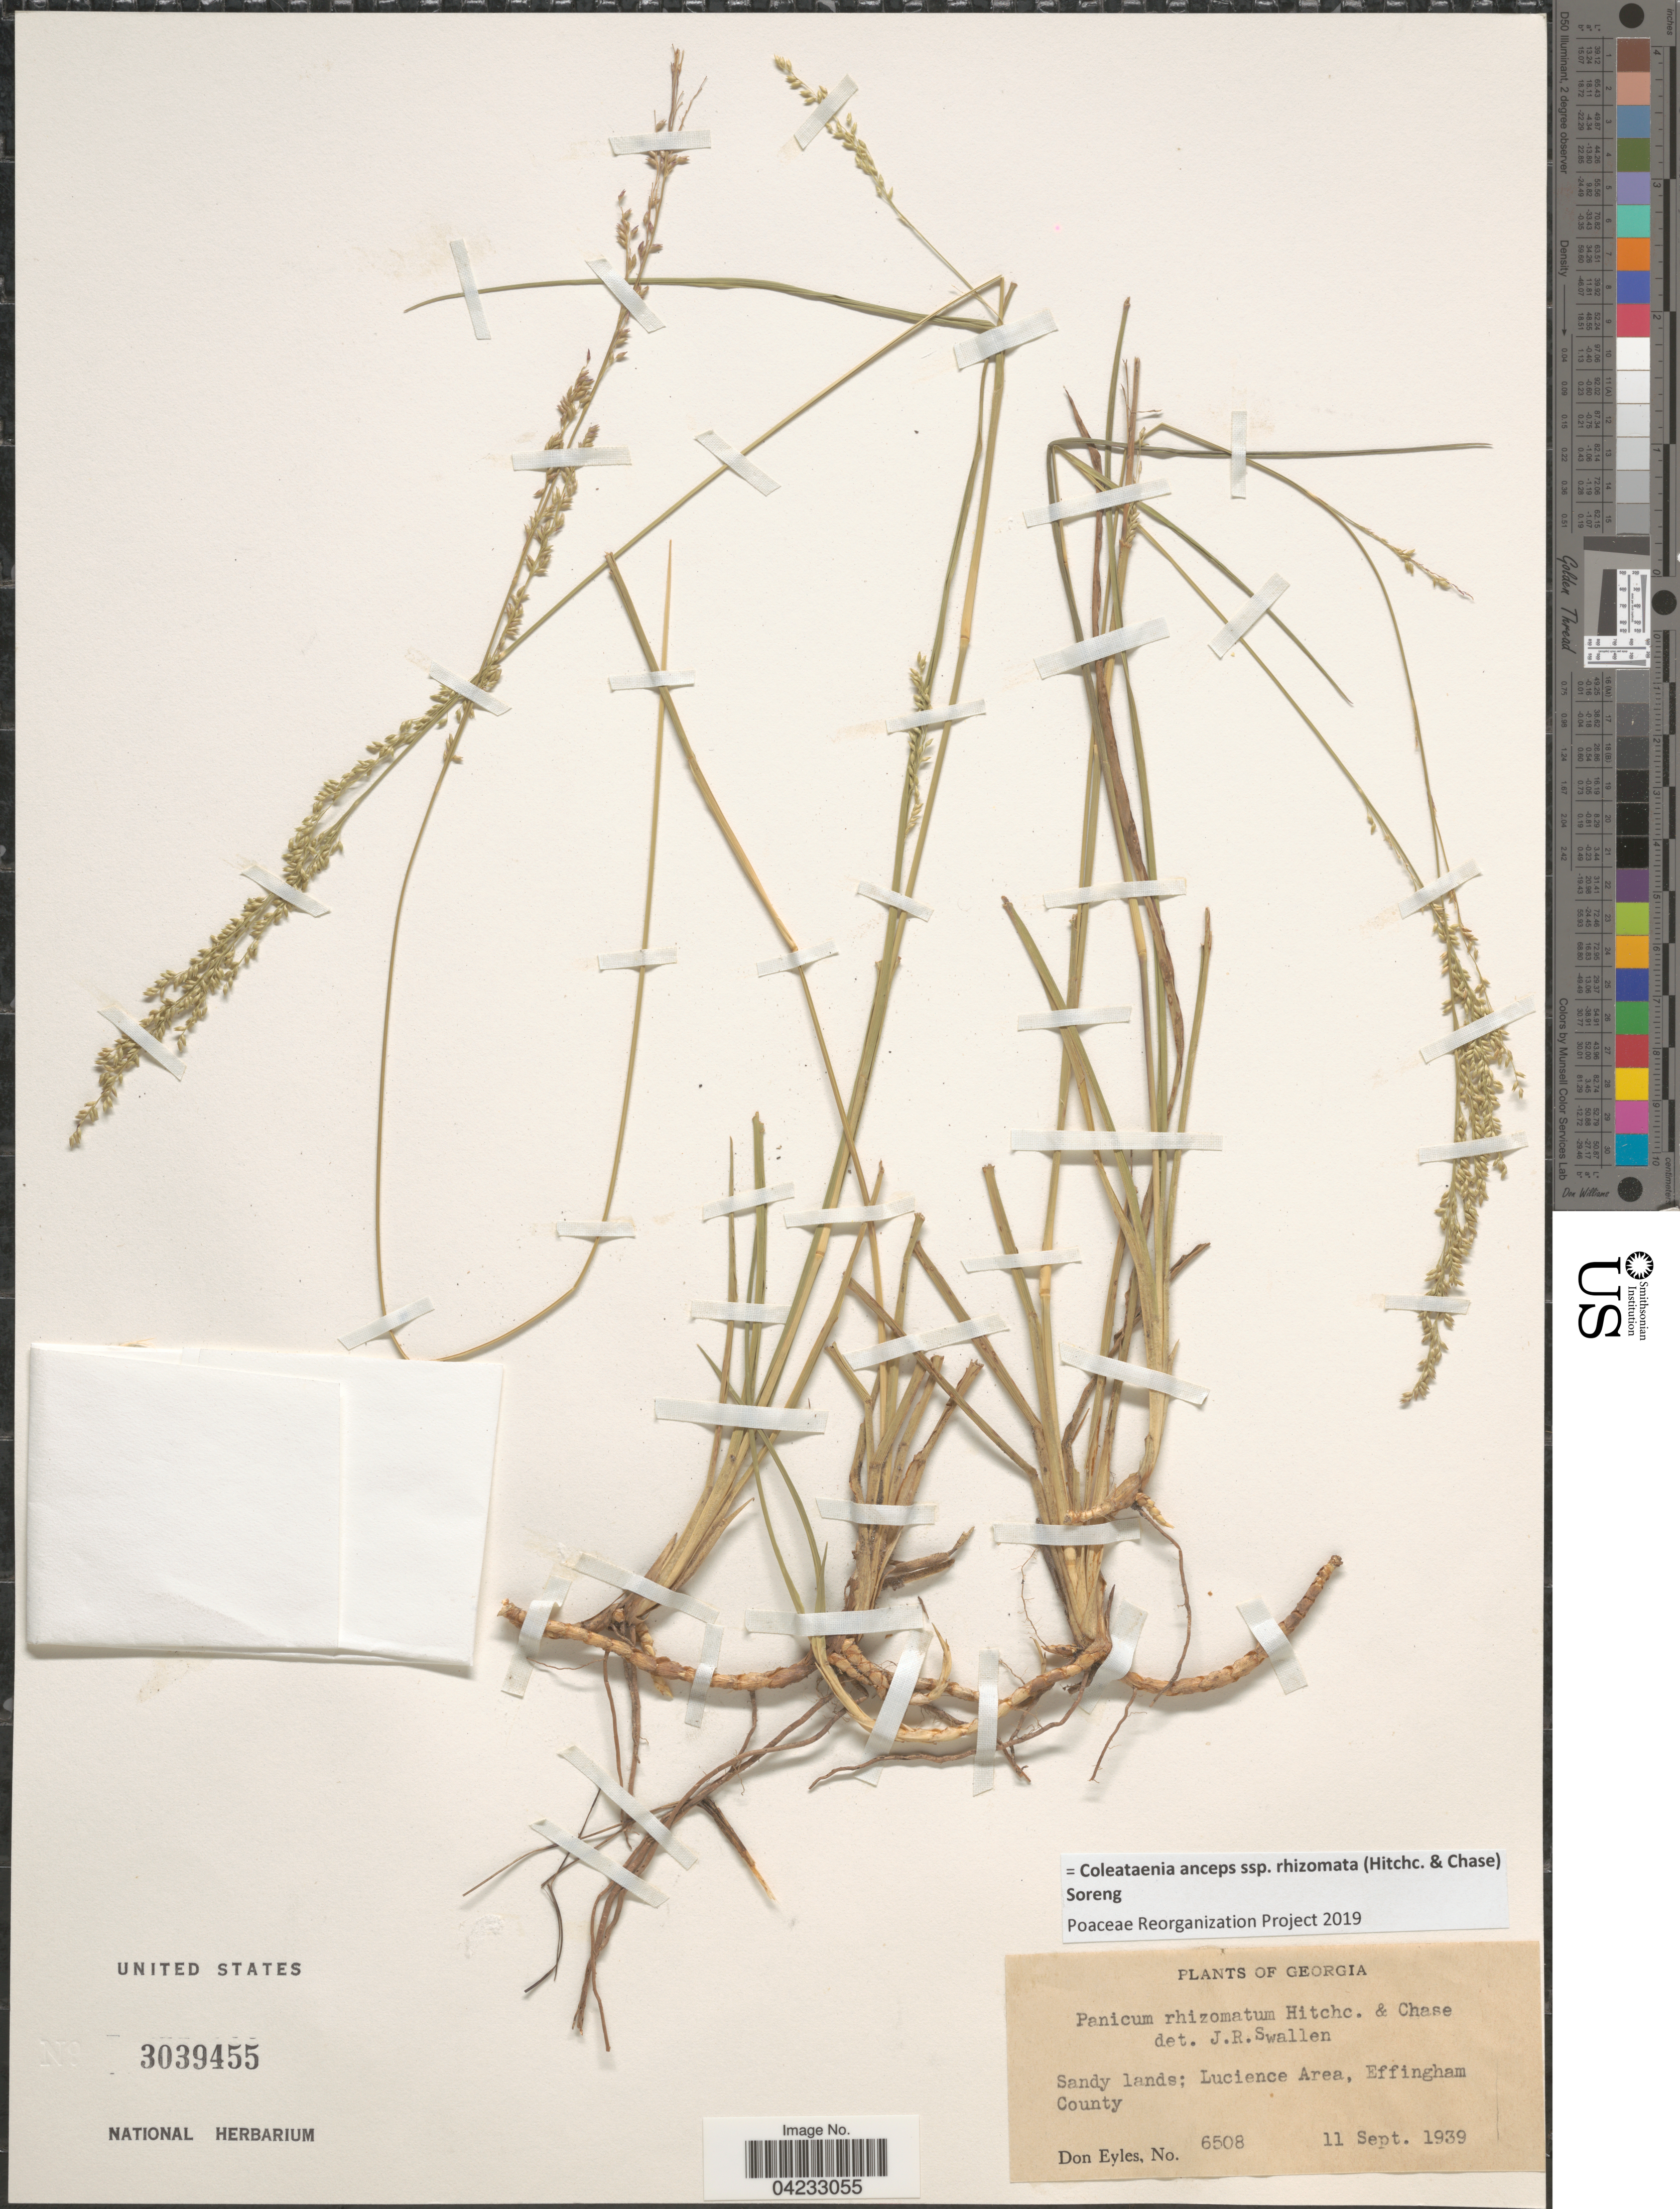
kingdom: Plantae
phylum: Tracheophyta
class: Liliopsida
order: Poales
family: Poaceae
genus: Coleataenia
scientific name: Coleataenia anceps subsp. rhizomata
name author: (Hitchc. & Chase) Soreng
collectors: D. Eyles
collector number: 6508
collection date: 1939-09-11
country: United States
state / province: Georgia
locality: Lucience Area, Effingham County.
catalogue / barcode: US 3039455